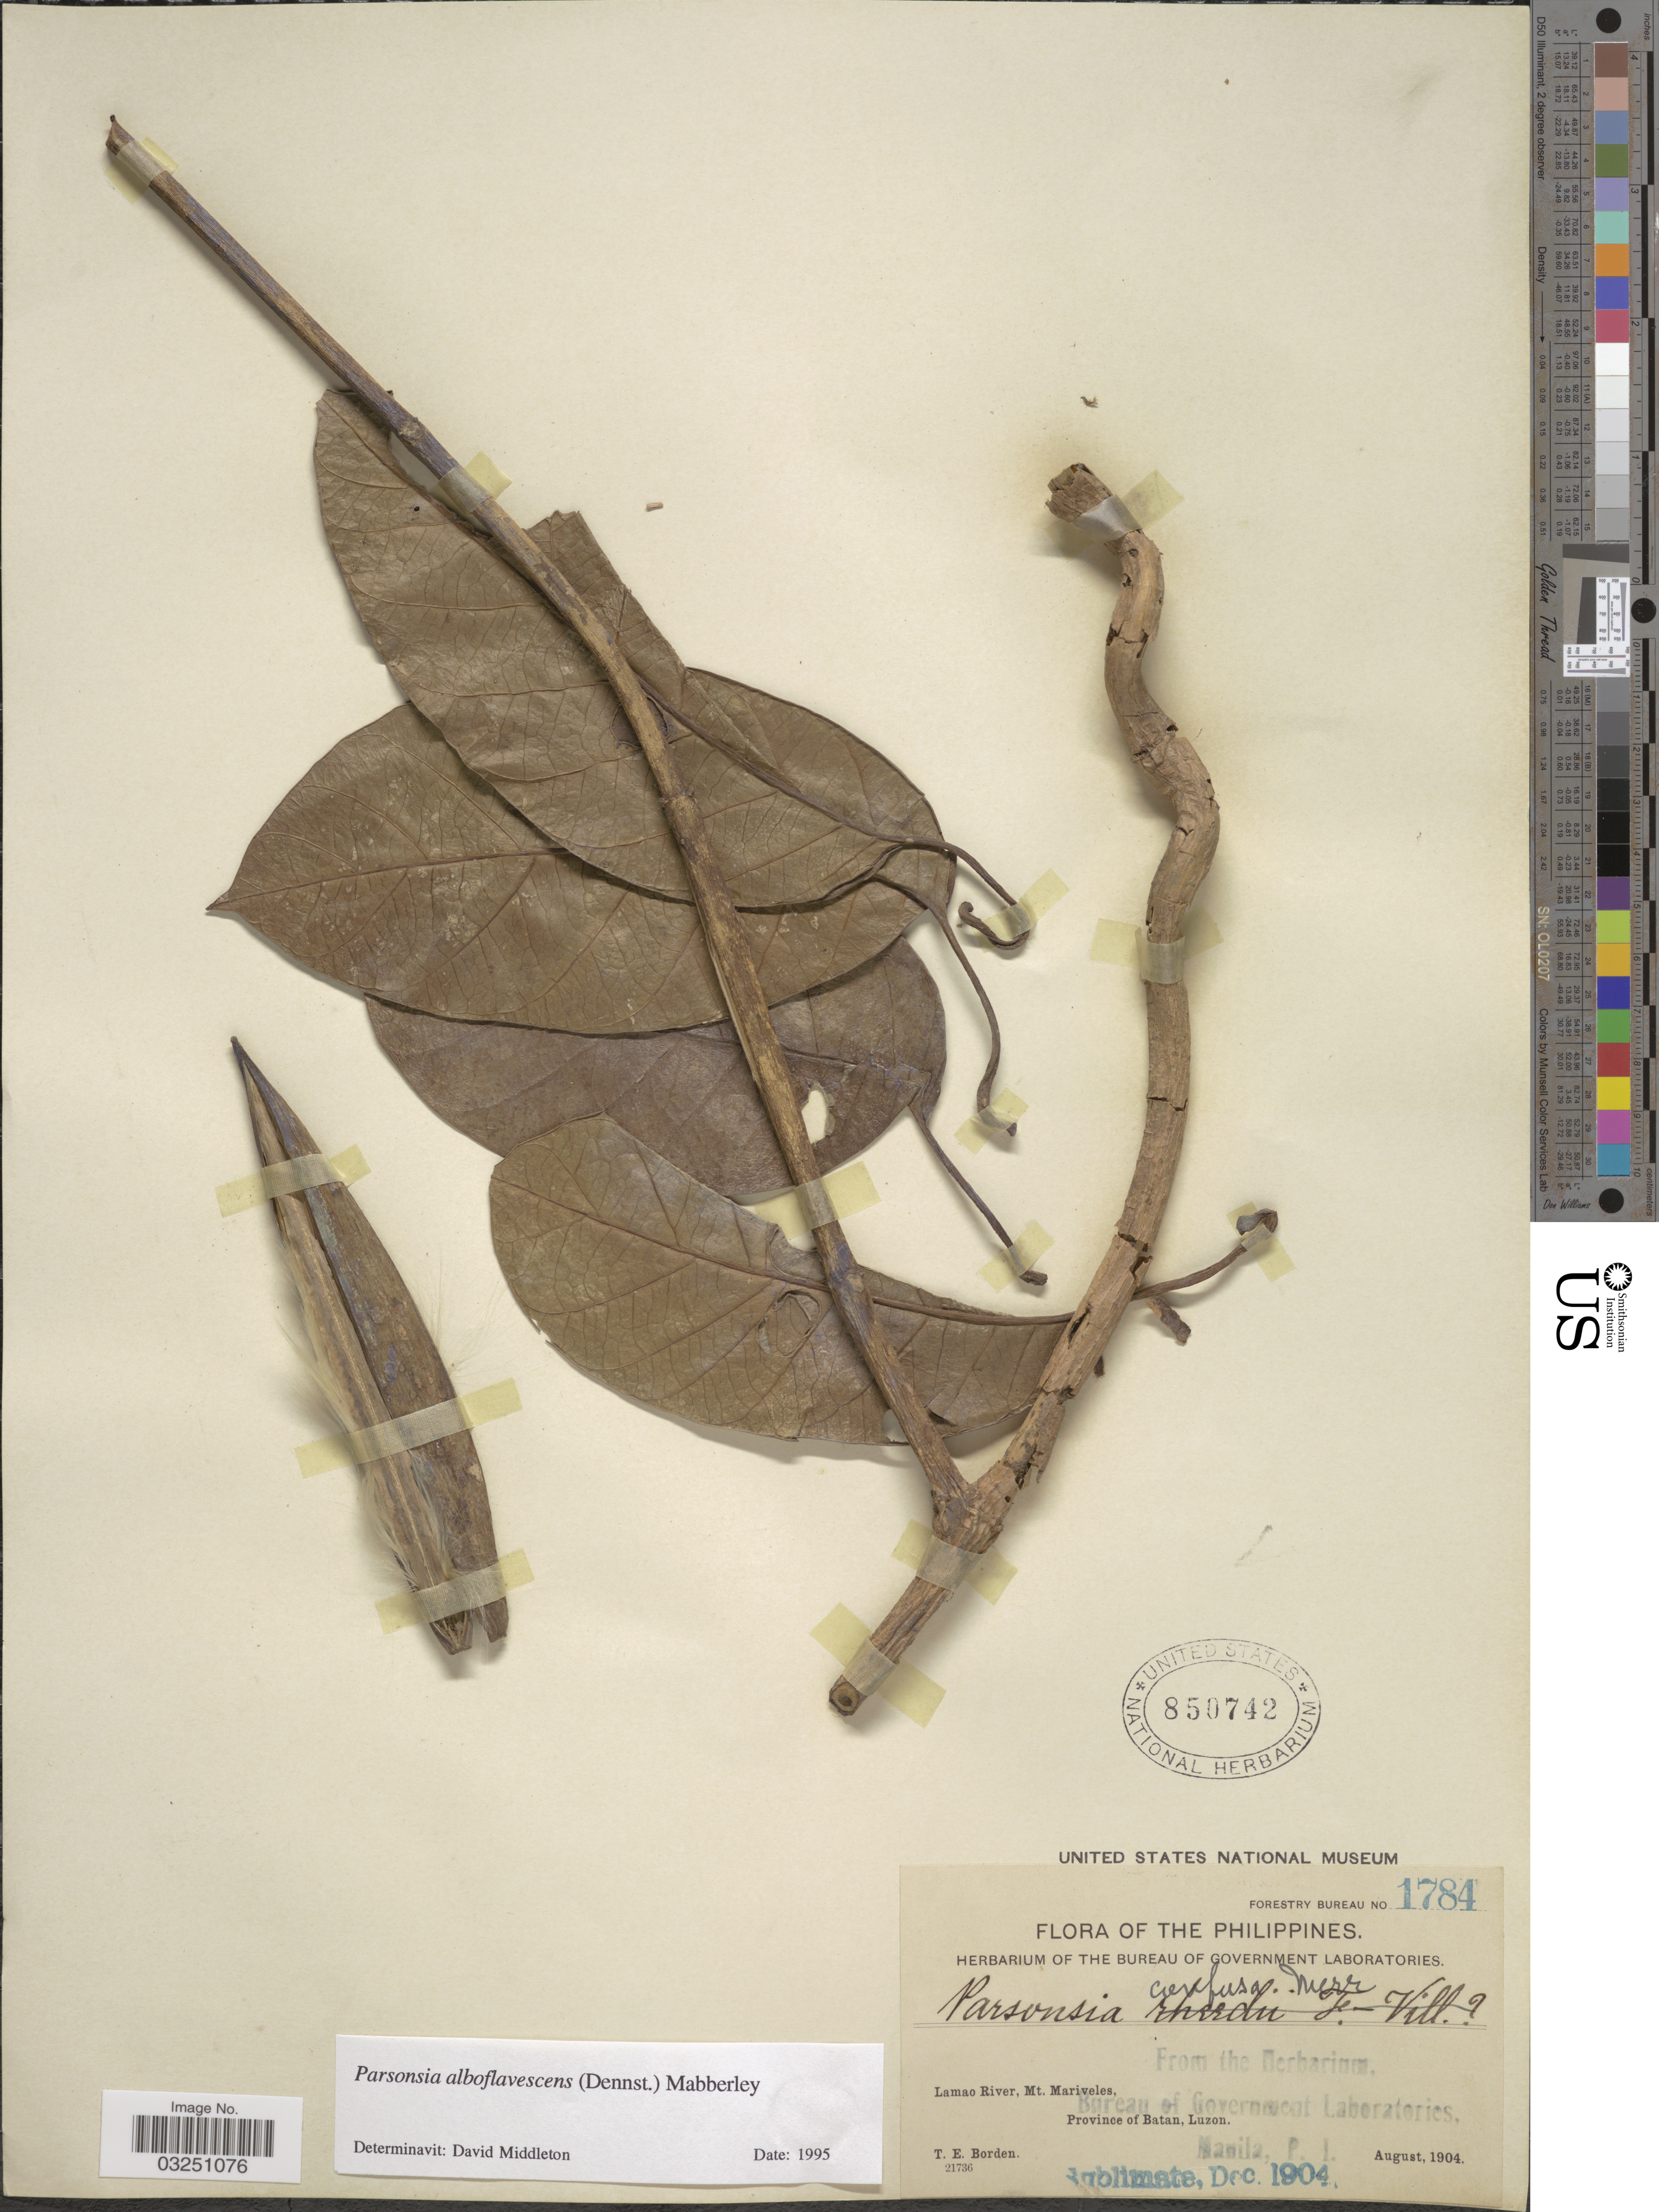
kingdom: Plantae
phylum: Tracheophyta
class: Magnoliopsida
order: Gentianales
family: Apocynaceae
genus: Parsonsia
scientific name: Parsonsia alboflavescens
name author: (Dennst.) Mabberley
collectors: T. E. Borden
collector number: Forestry Bureau 1784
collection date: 1904-08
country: Philippines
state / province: Cagayan Valley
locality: Lamao River, Mt. Mariveles, Province of Batan, Luzon.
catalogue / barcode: US 850742